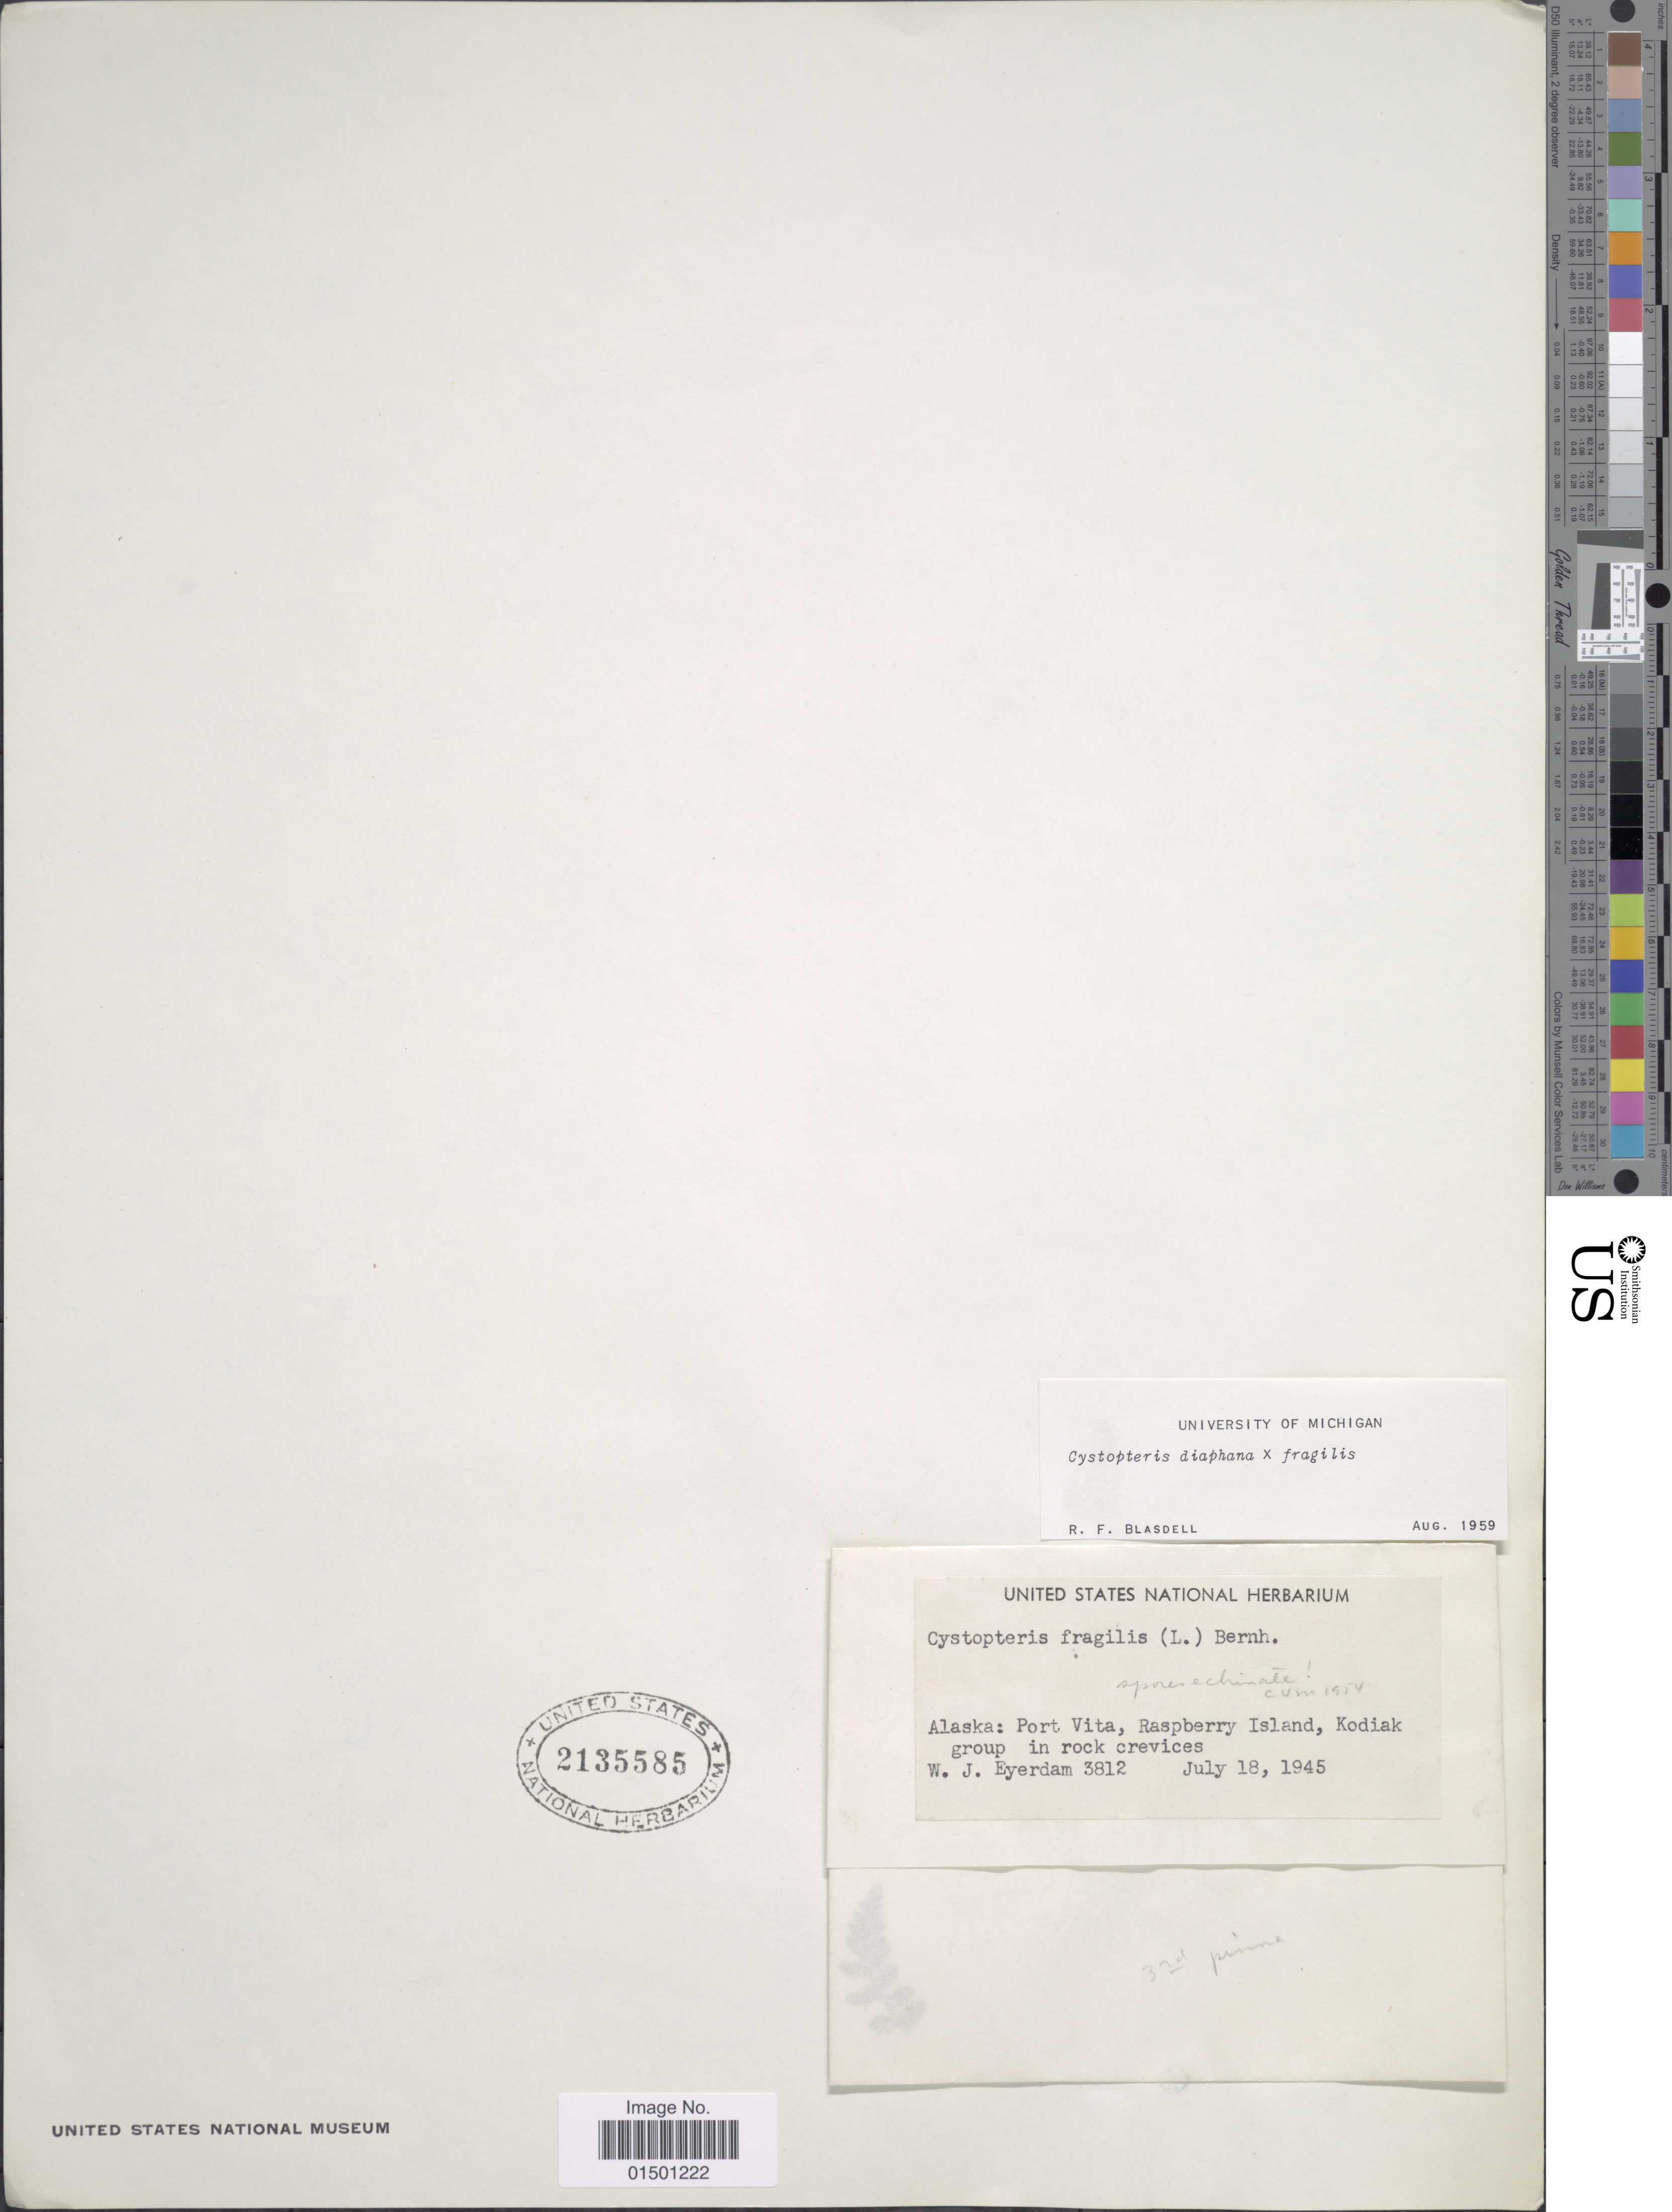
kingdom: Plantae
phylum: Tracheophyta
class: Polypodiopsida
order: Polypodiales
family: Cystopteridaceae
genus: Cystopteris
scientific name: Cystopteris diaphana x C. fragilis (L.) Bernh.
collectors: W. J. Eyerdam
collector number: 3812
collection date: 1945-07-18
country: United States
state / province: Alaska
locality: Port Vita, Raspberry Island, Kodiak group in rock crevices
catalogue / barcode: US 2135585